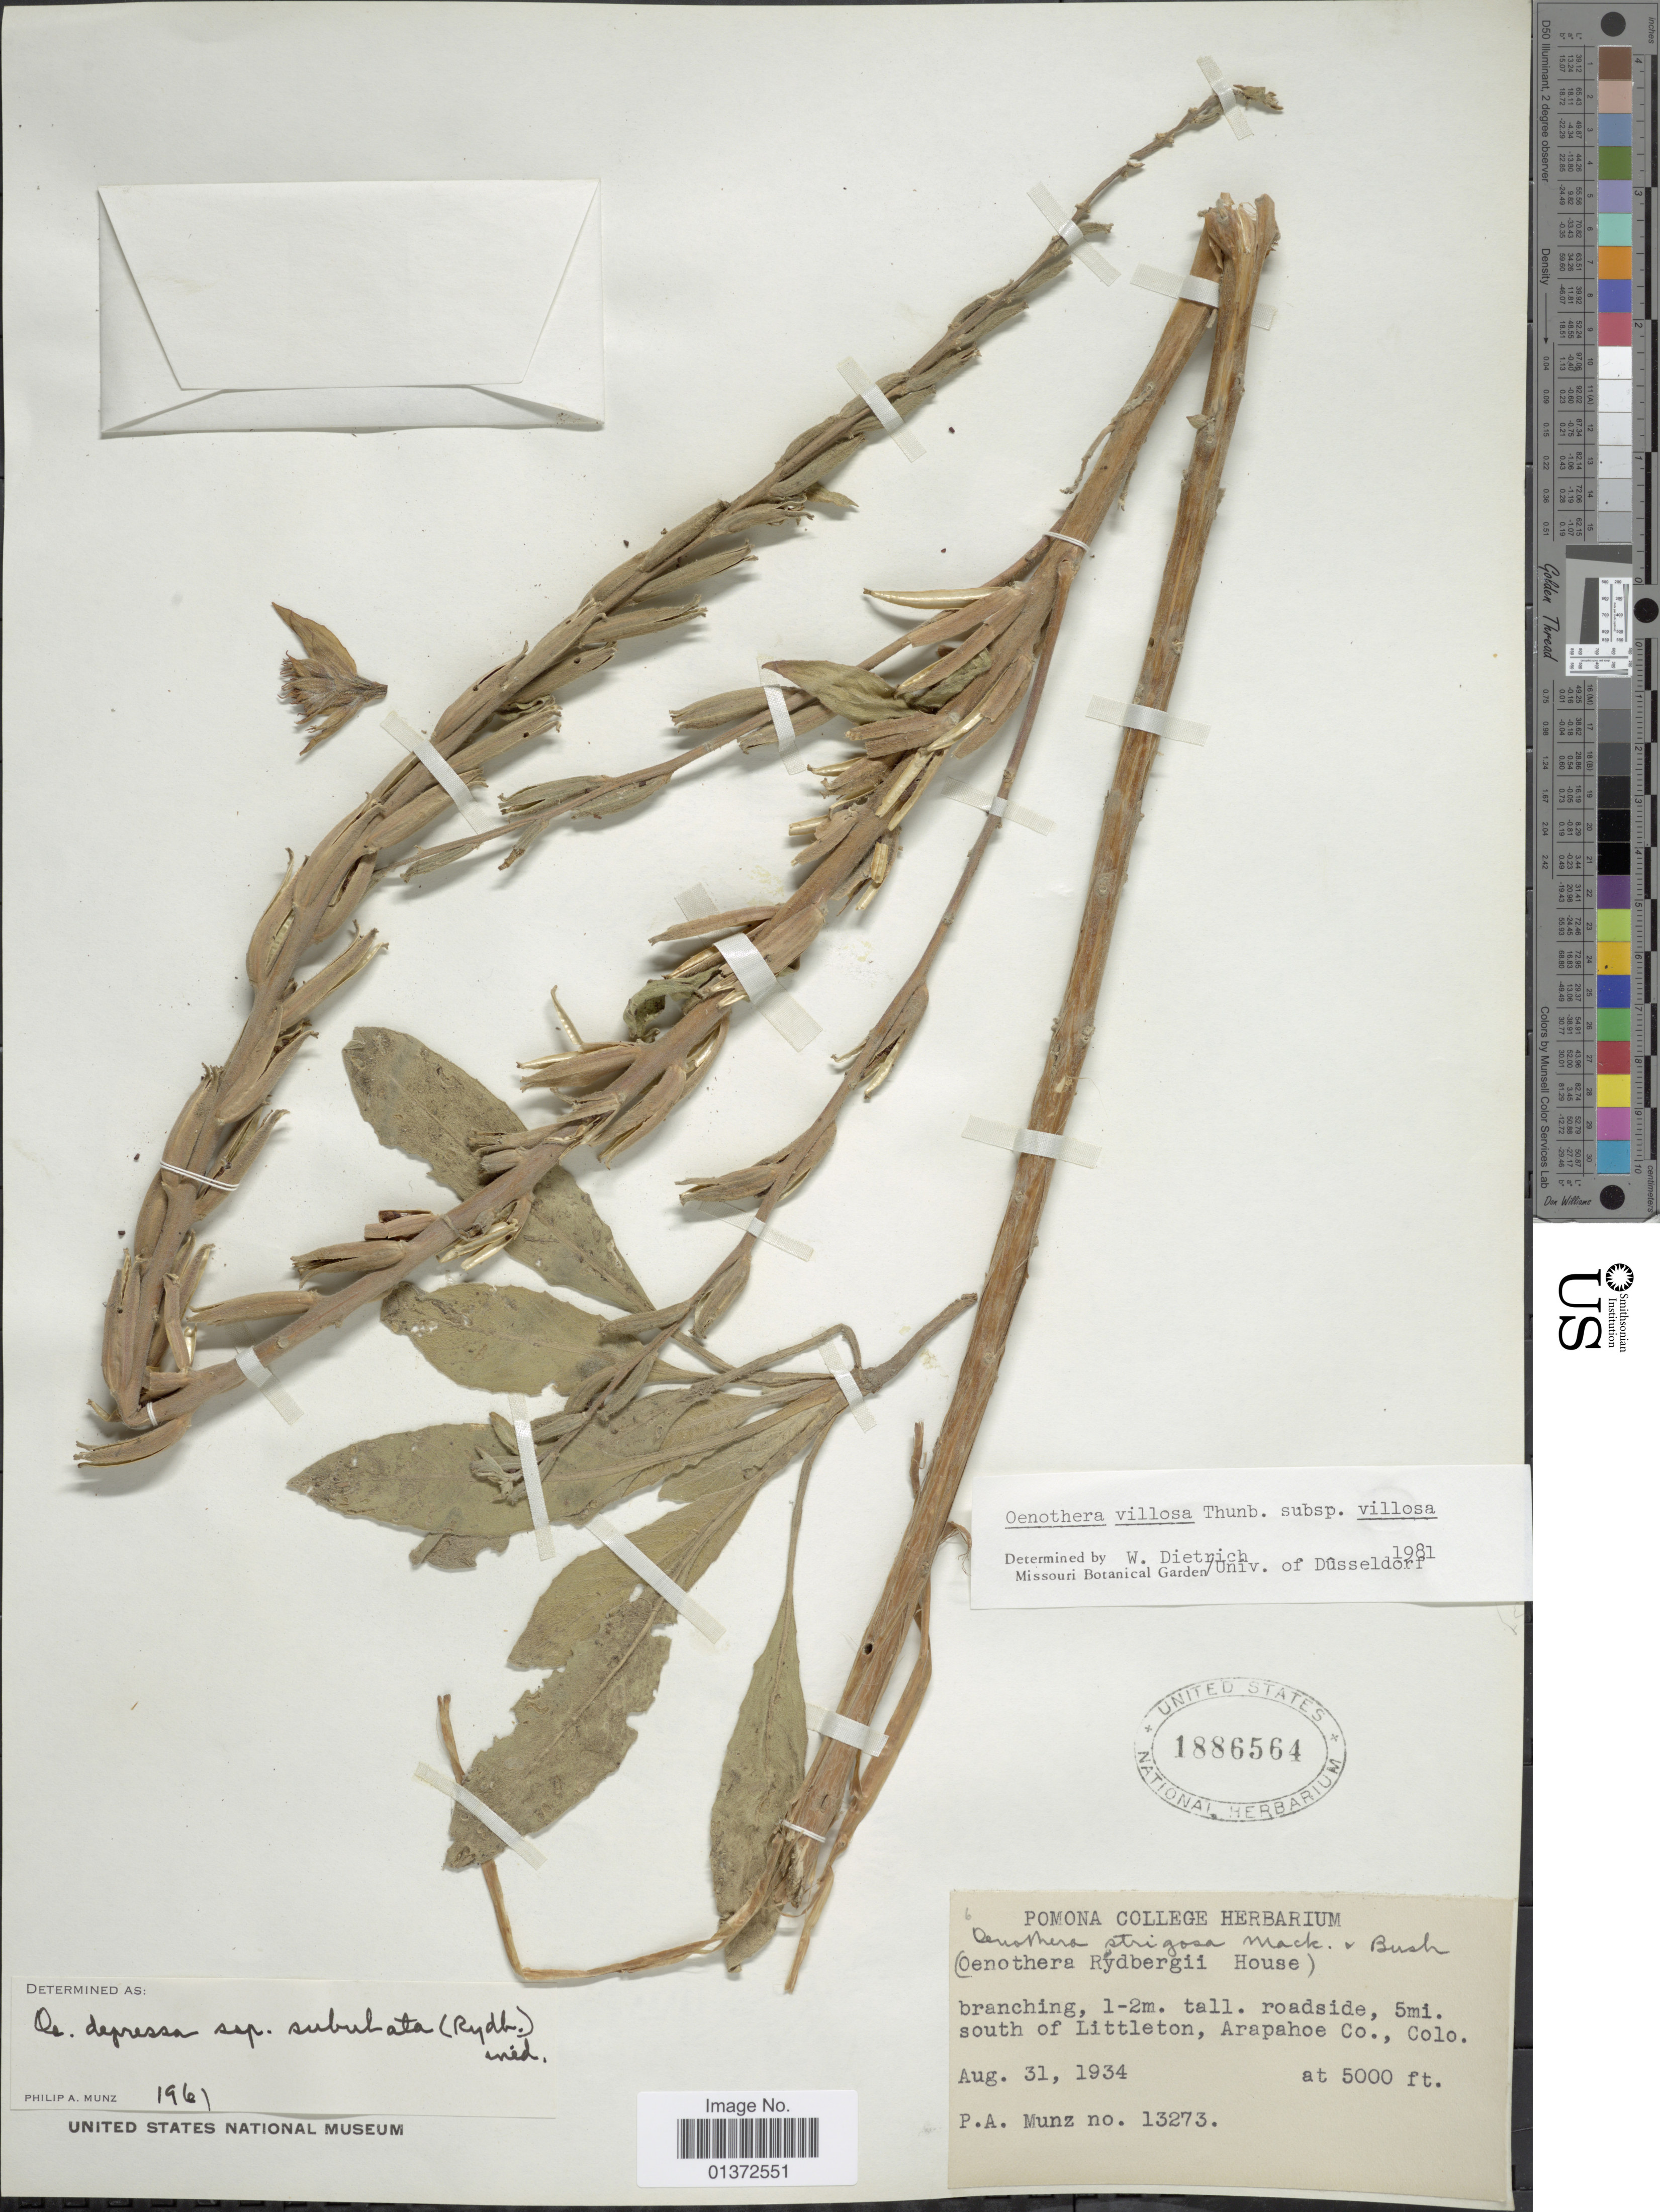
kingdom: Plantae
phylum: Tracheophyta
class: Magnoliopsida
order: Myrtales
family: Onagraceae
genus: Oenothera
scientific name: Oenothera villosa subsp. villosa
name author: Thunb.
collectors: P. A. Munz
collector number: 13273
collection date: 1934-08-31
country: United States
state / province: Colorado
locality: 5 mi. south of Littleton, Arapahoe Co.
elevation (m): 1524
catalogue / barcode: US 1886564